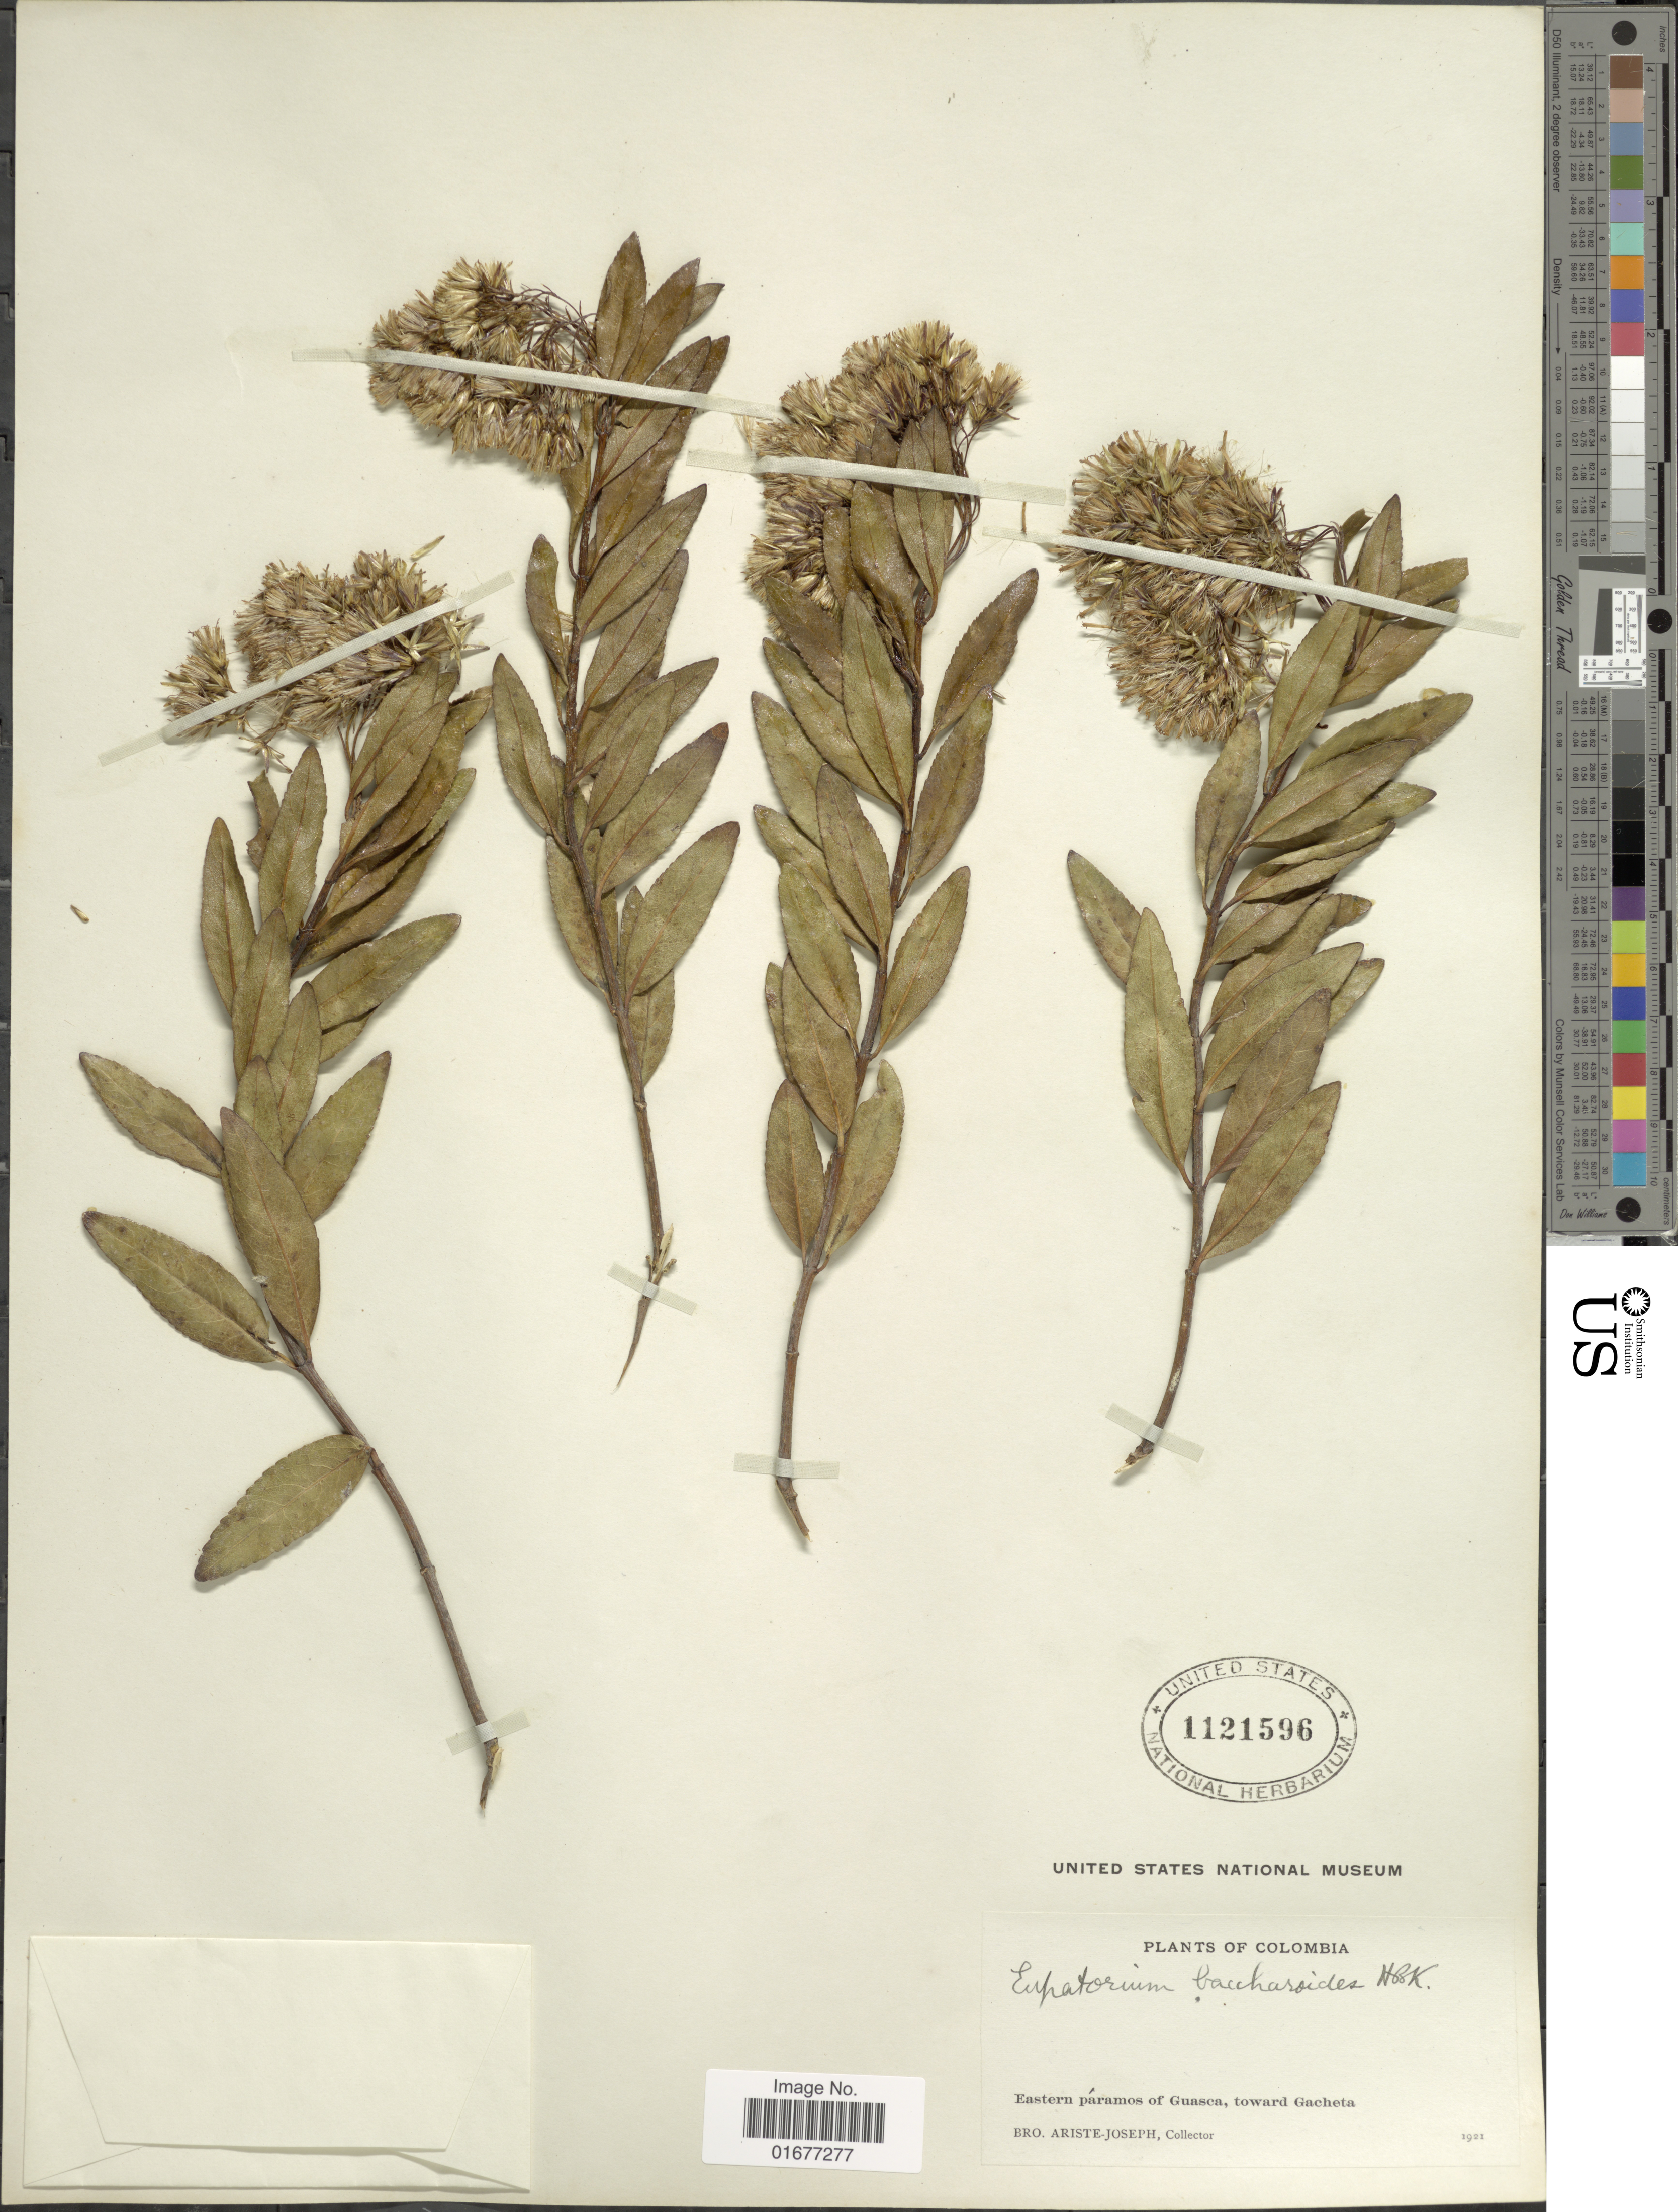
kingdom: Plantae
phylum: Tracheophyta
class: Magnoliopsida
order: Asterales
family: Asteraceae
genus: Ageratina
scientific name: Ageratina baccharoides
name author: (Kunth) R.M. King & H. Rob.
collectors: Bro. Ariste-Joseph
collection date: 1921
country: Colombia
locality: Eastern paramos of Guasca, toward Gacheta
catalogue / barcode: US 1121596